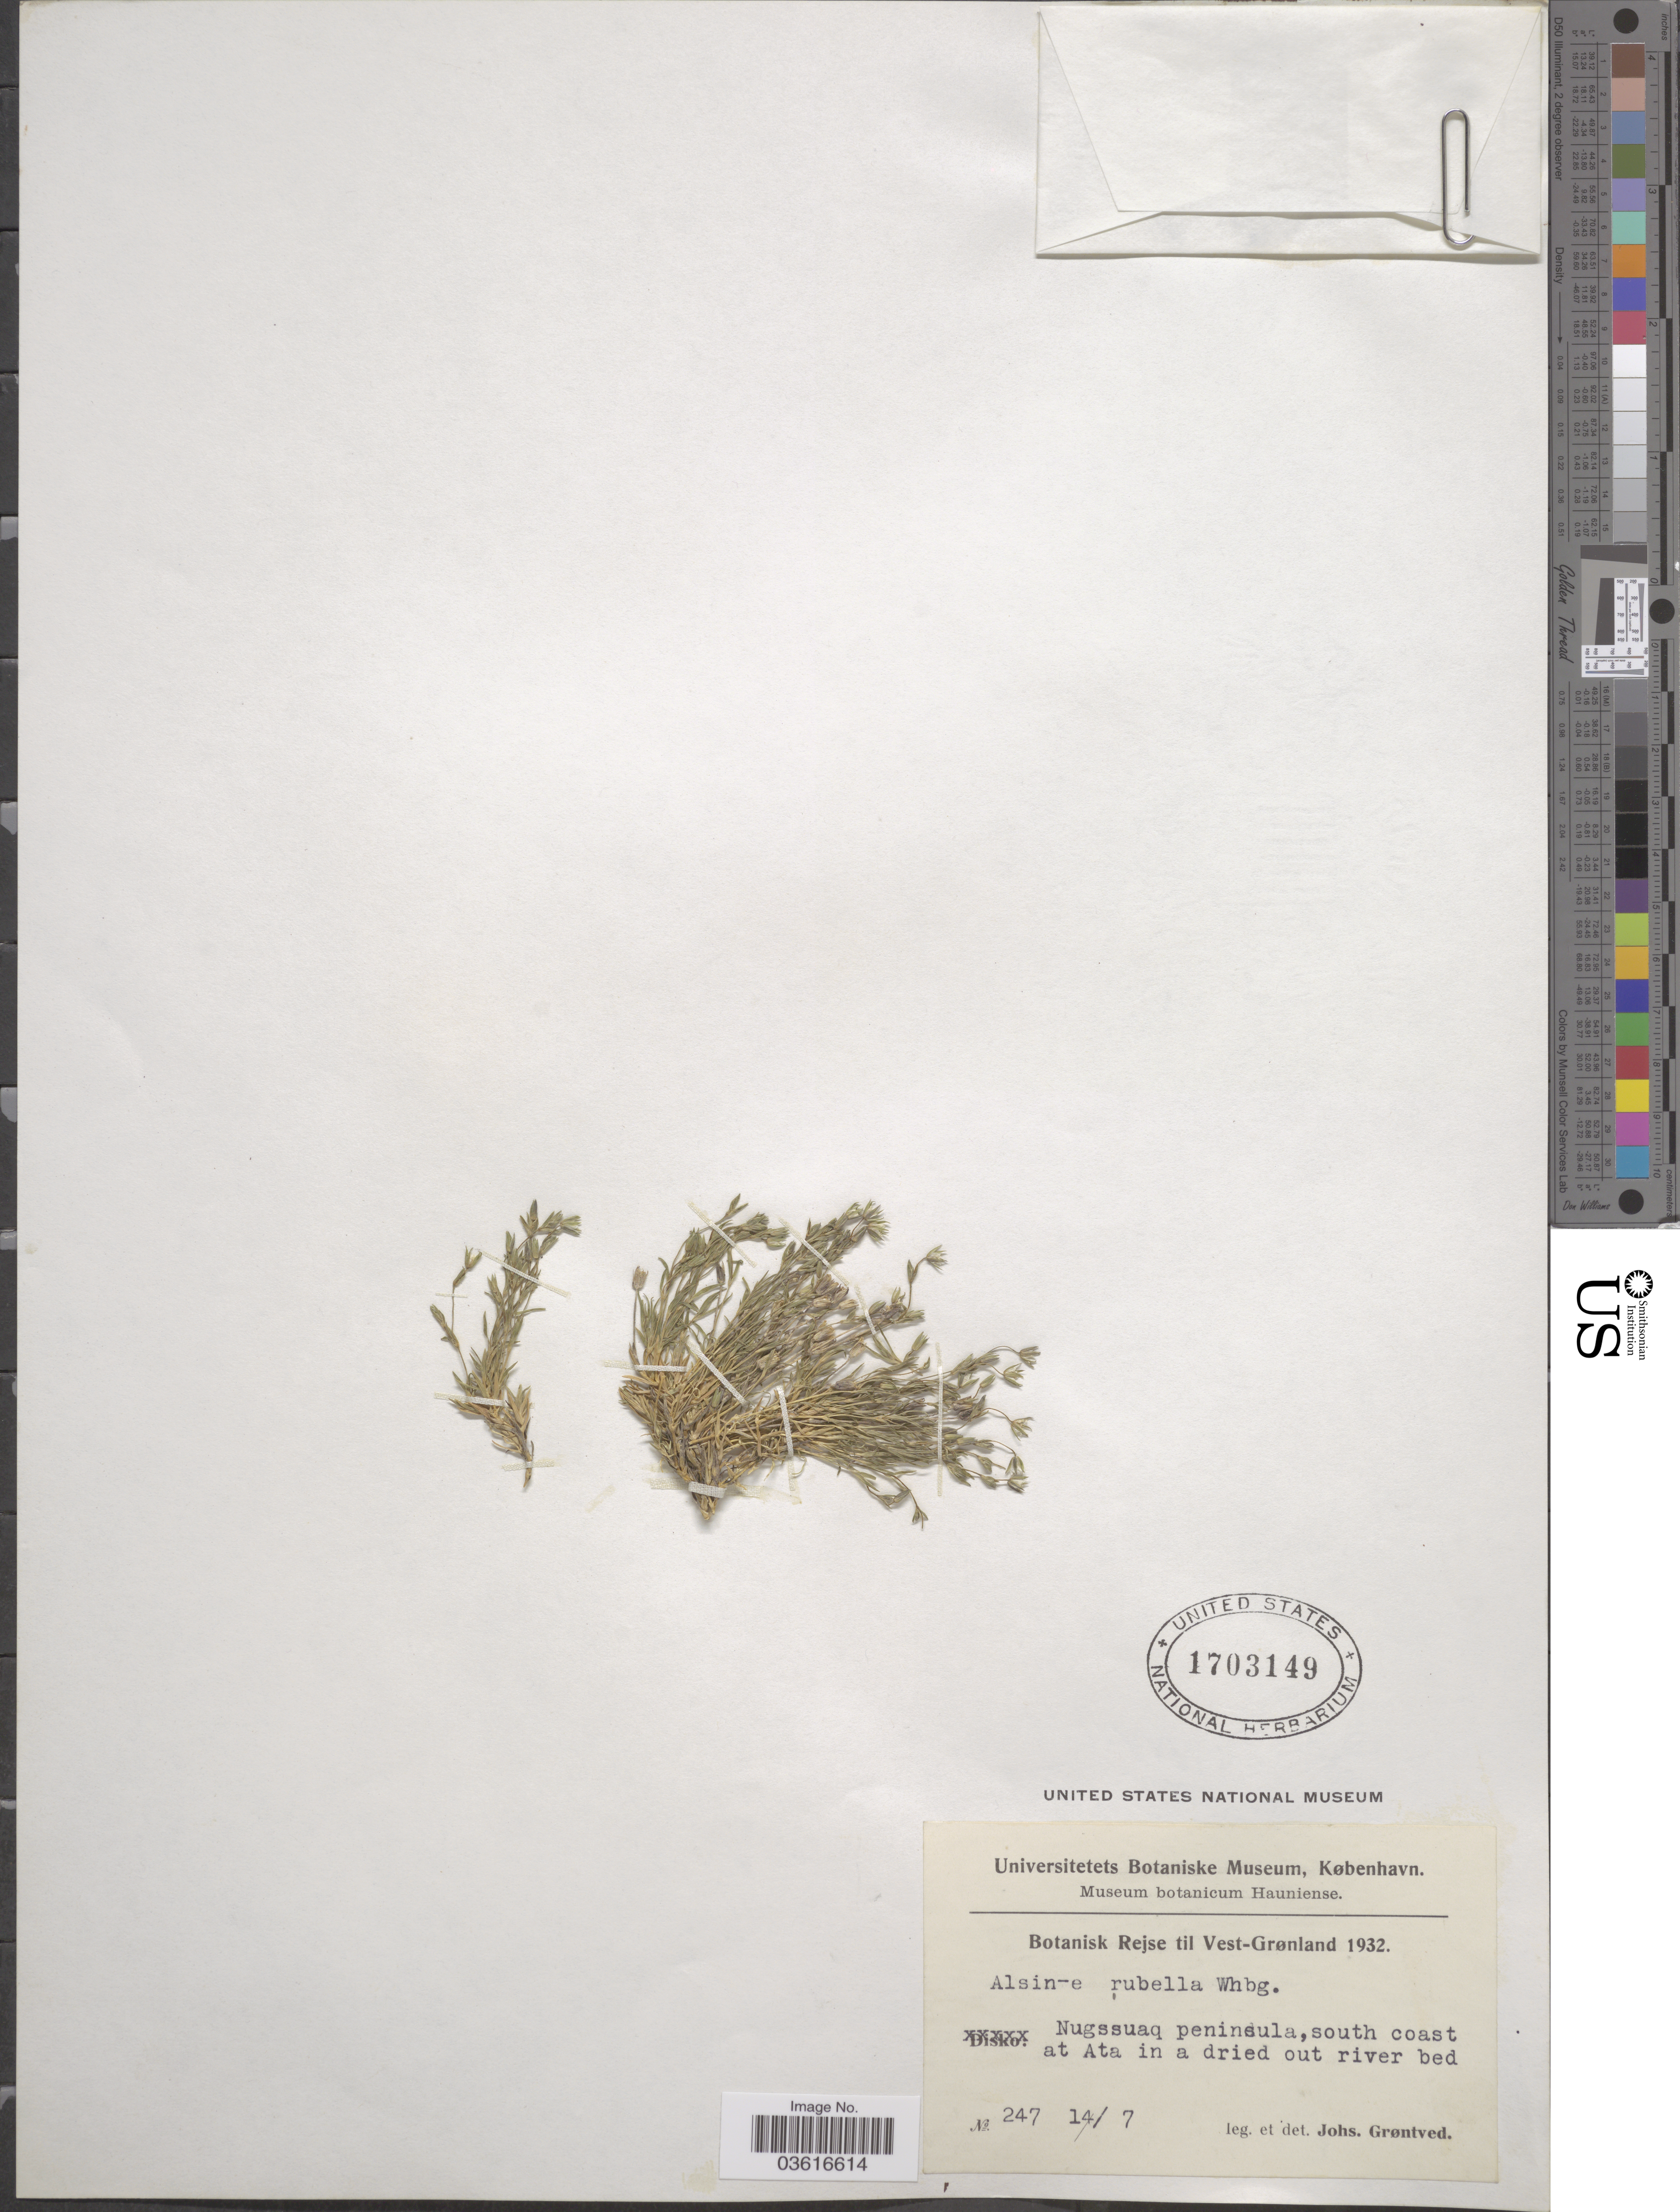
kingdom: Plantae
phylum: Tracheophyta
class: Magnoliopsida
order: Caryophyllales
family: Caryophyllaceae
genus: Minuartia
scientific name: Minuartia rubella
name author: (Wahlenb.) Hiern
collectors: J. Grontved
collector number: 247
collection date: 1932-07-14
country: Greenland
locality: Vest-Grønland [unsure placement]. Nugssuaq peninsula, south coast at Ata in a dried out river bed.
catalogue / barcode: US 1703149